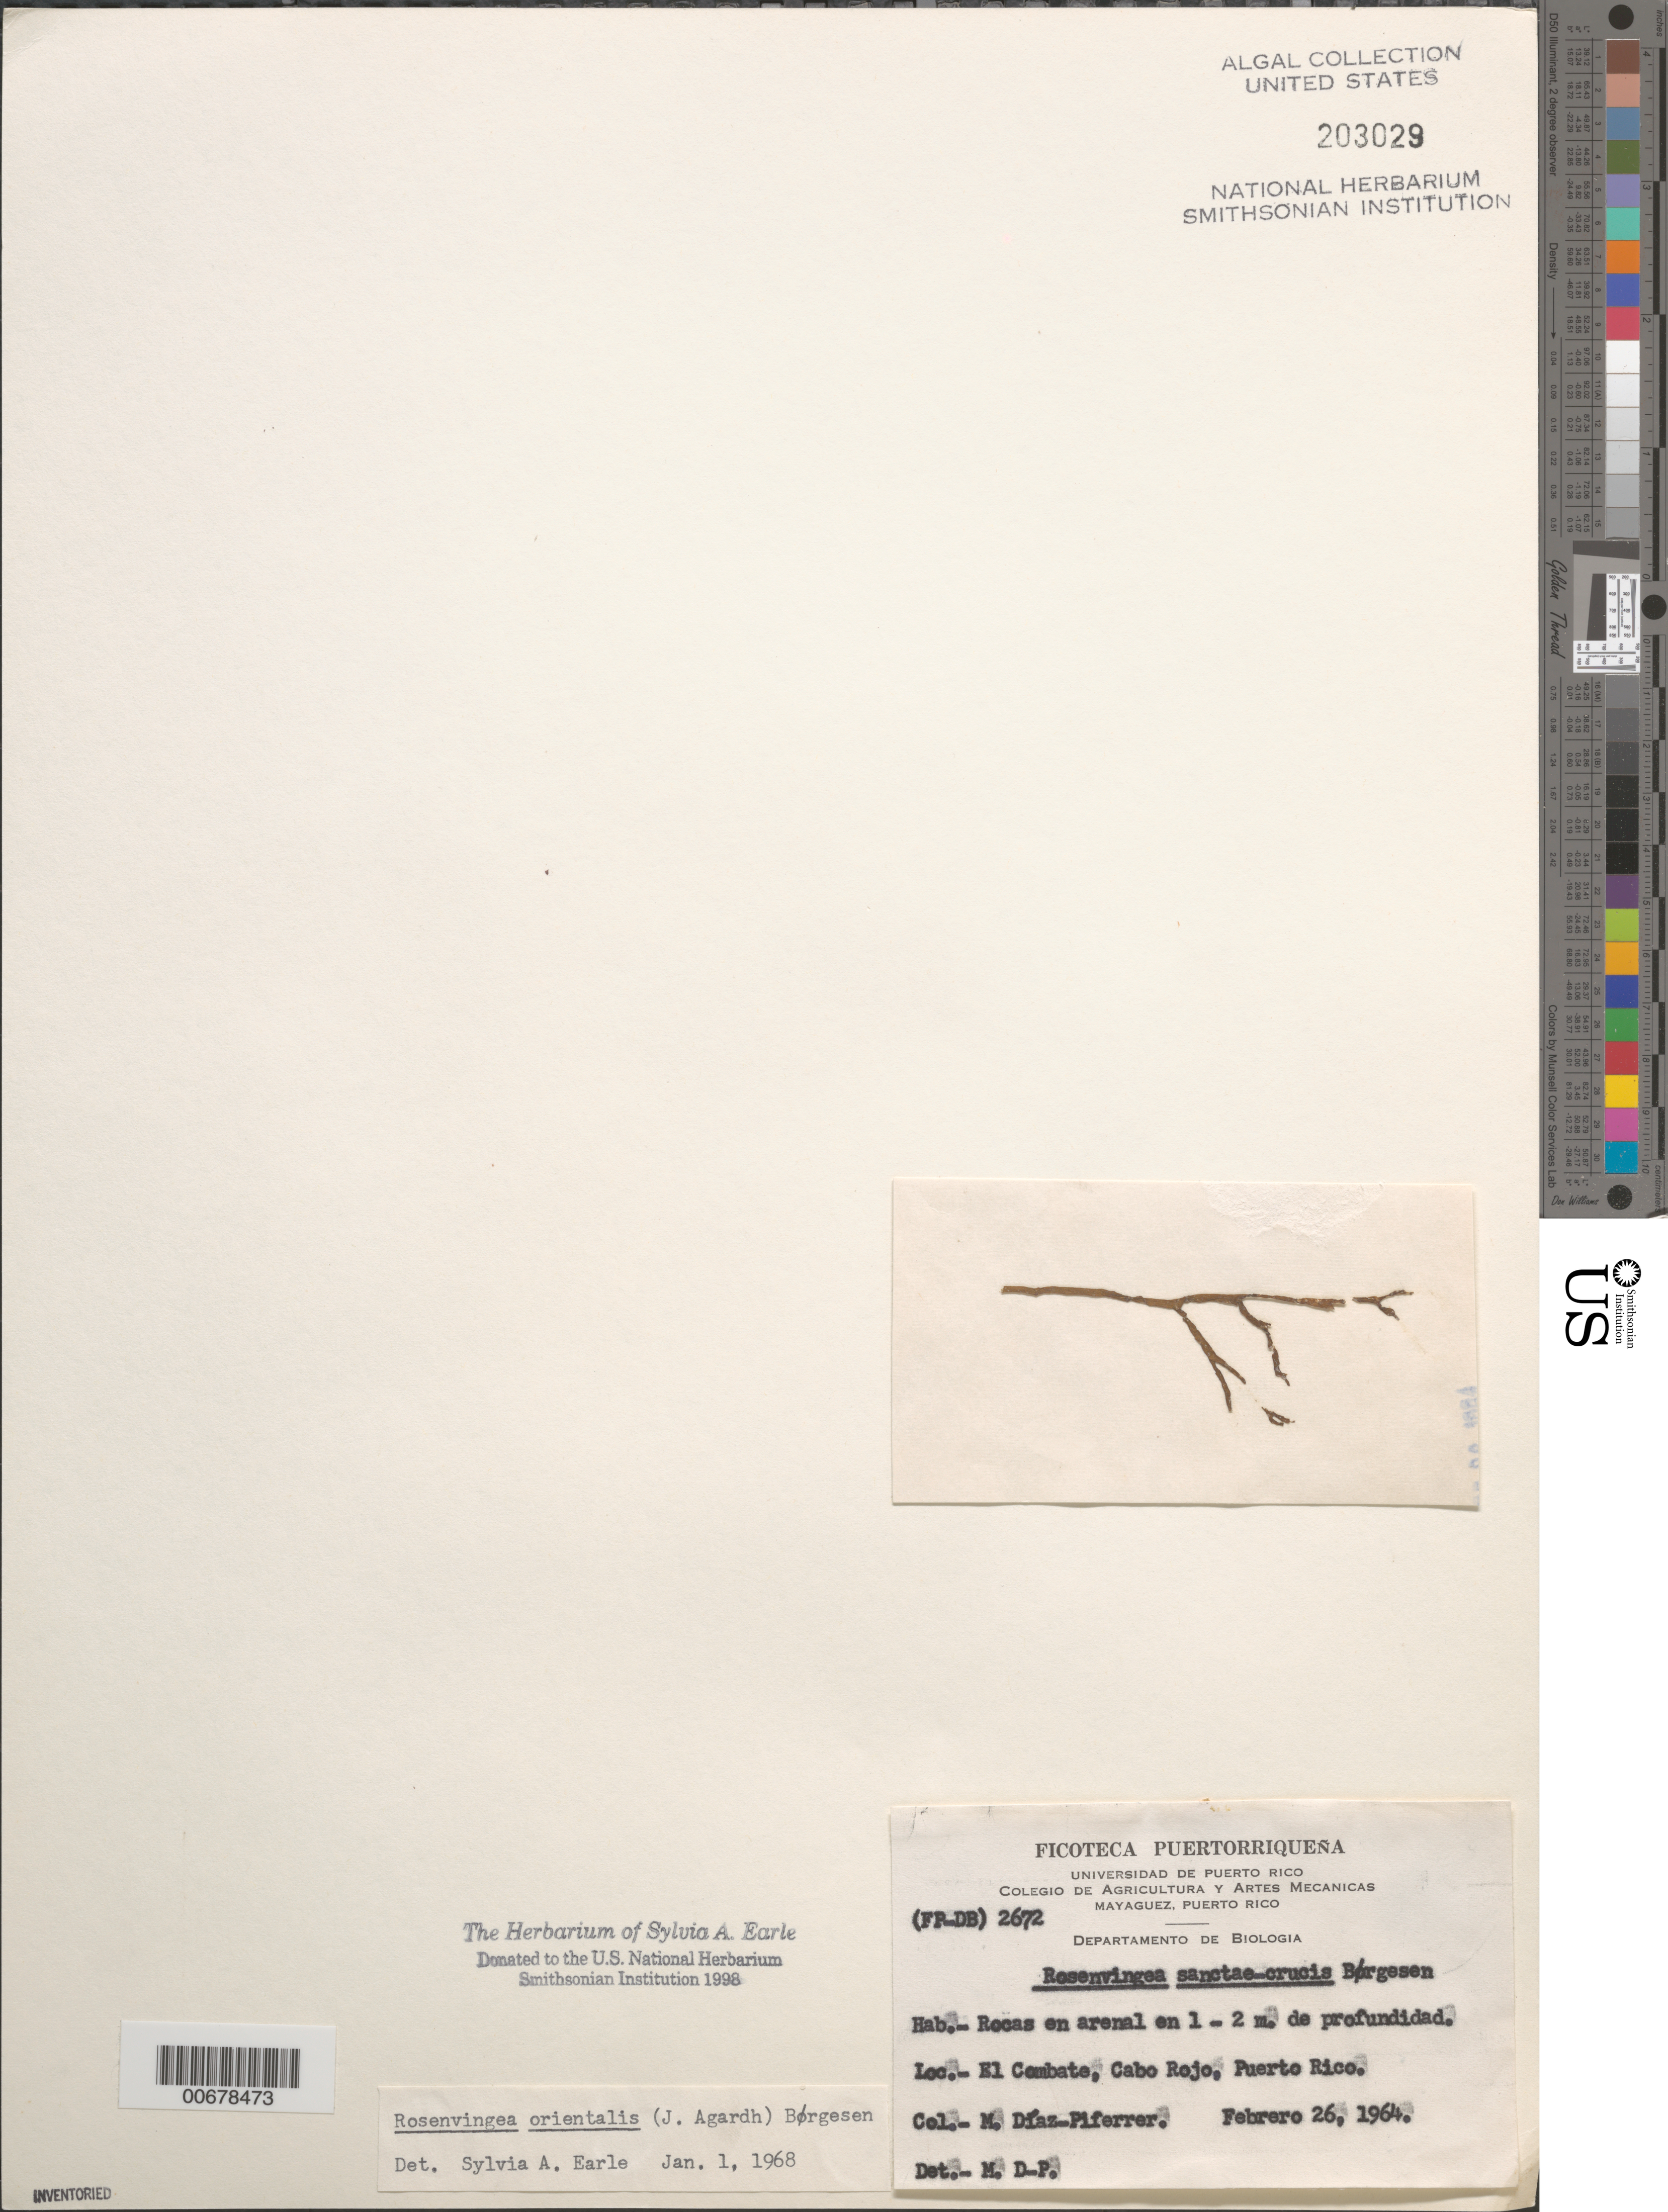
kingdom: Chromista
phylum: Ochrophyta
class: Phaeophyceae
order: Scytosiphonales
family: Scytosiphonaceae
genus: Rosenvingea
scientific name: Rosenvingea orientalis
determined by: Earle, S. A.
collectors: M. Diaz-Piferrer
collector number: (FP-DB) 2672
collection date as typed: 26 Feb 1964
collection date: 1964-02-26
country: Puerto Rico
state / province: Cabo Rojo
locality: El Combate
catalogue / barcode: US 203029